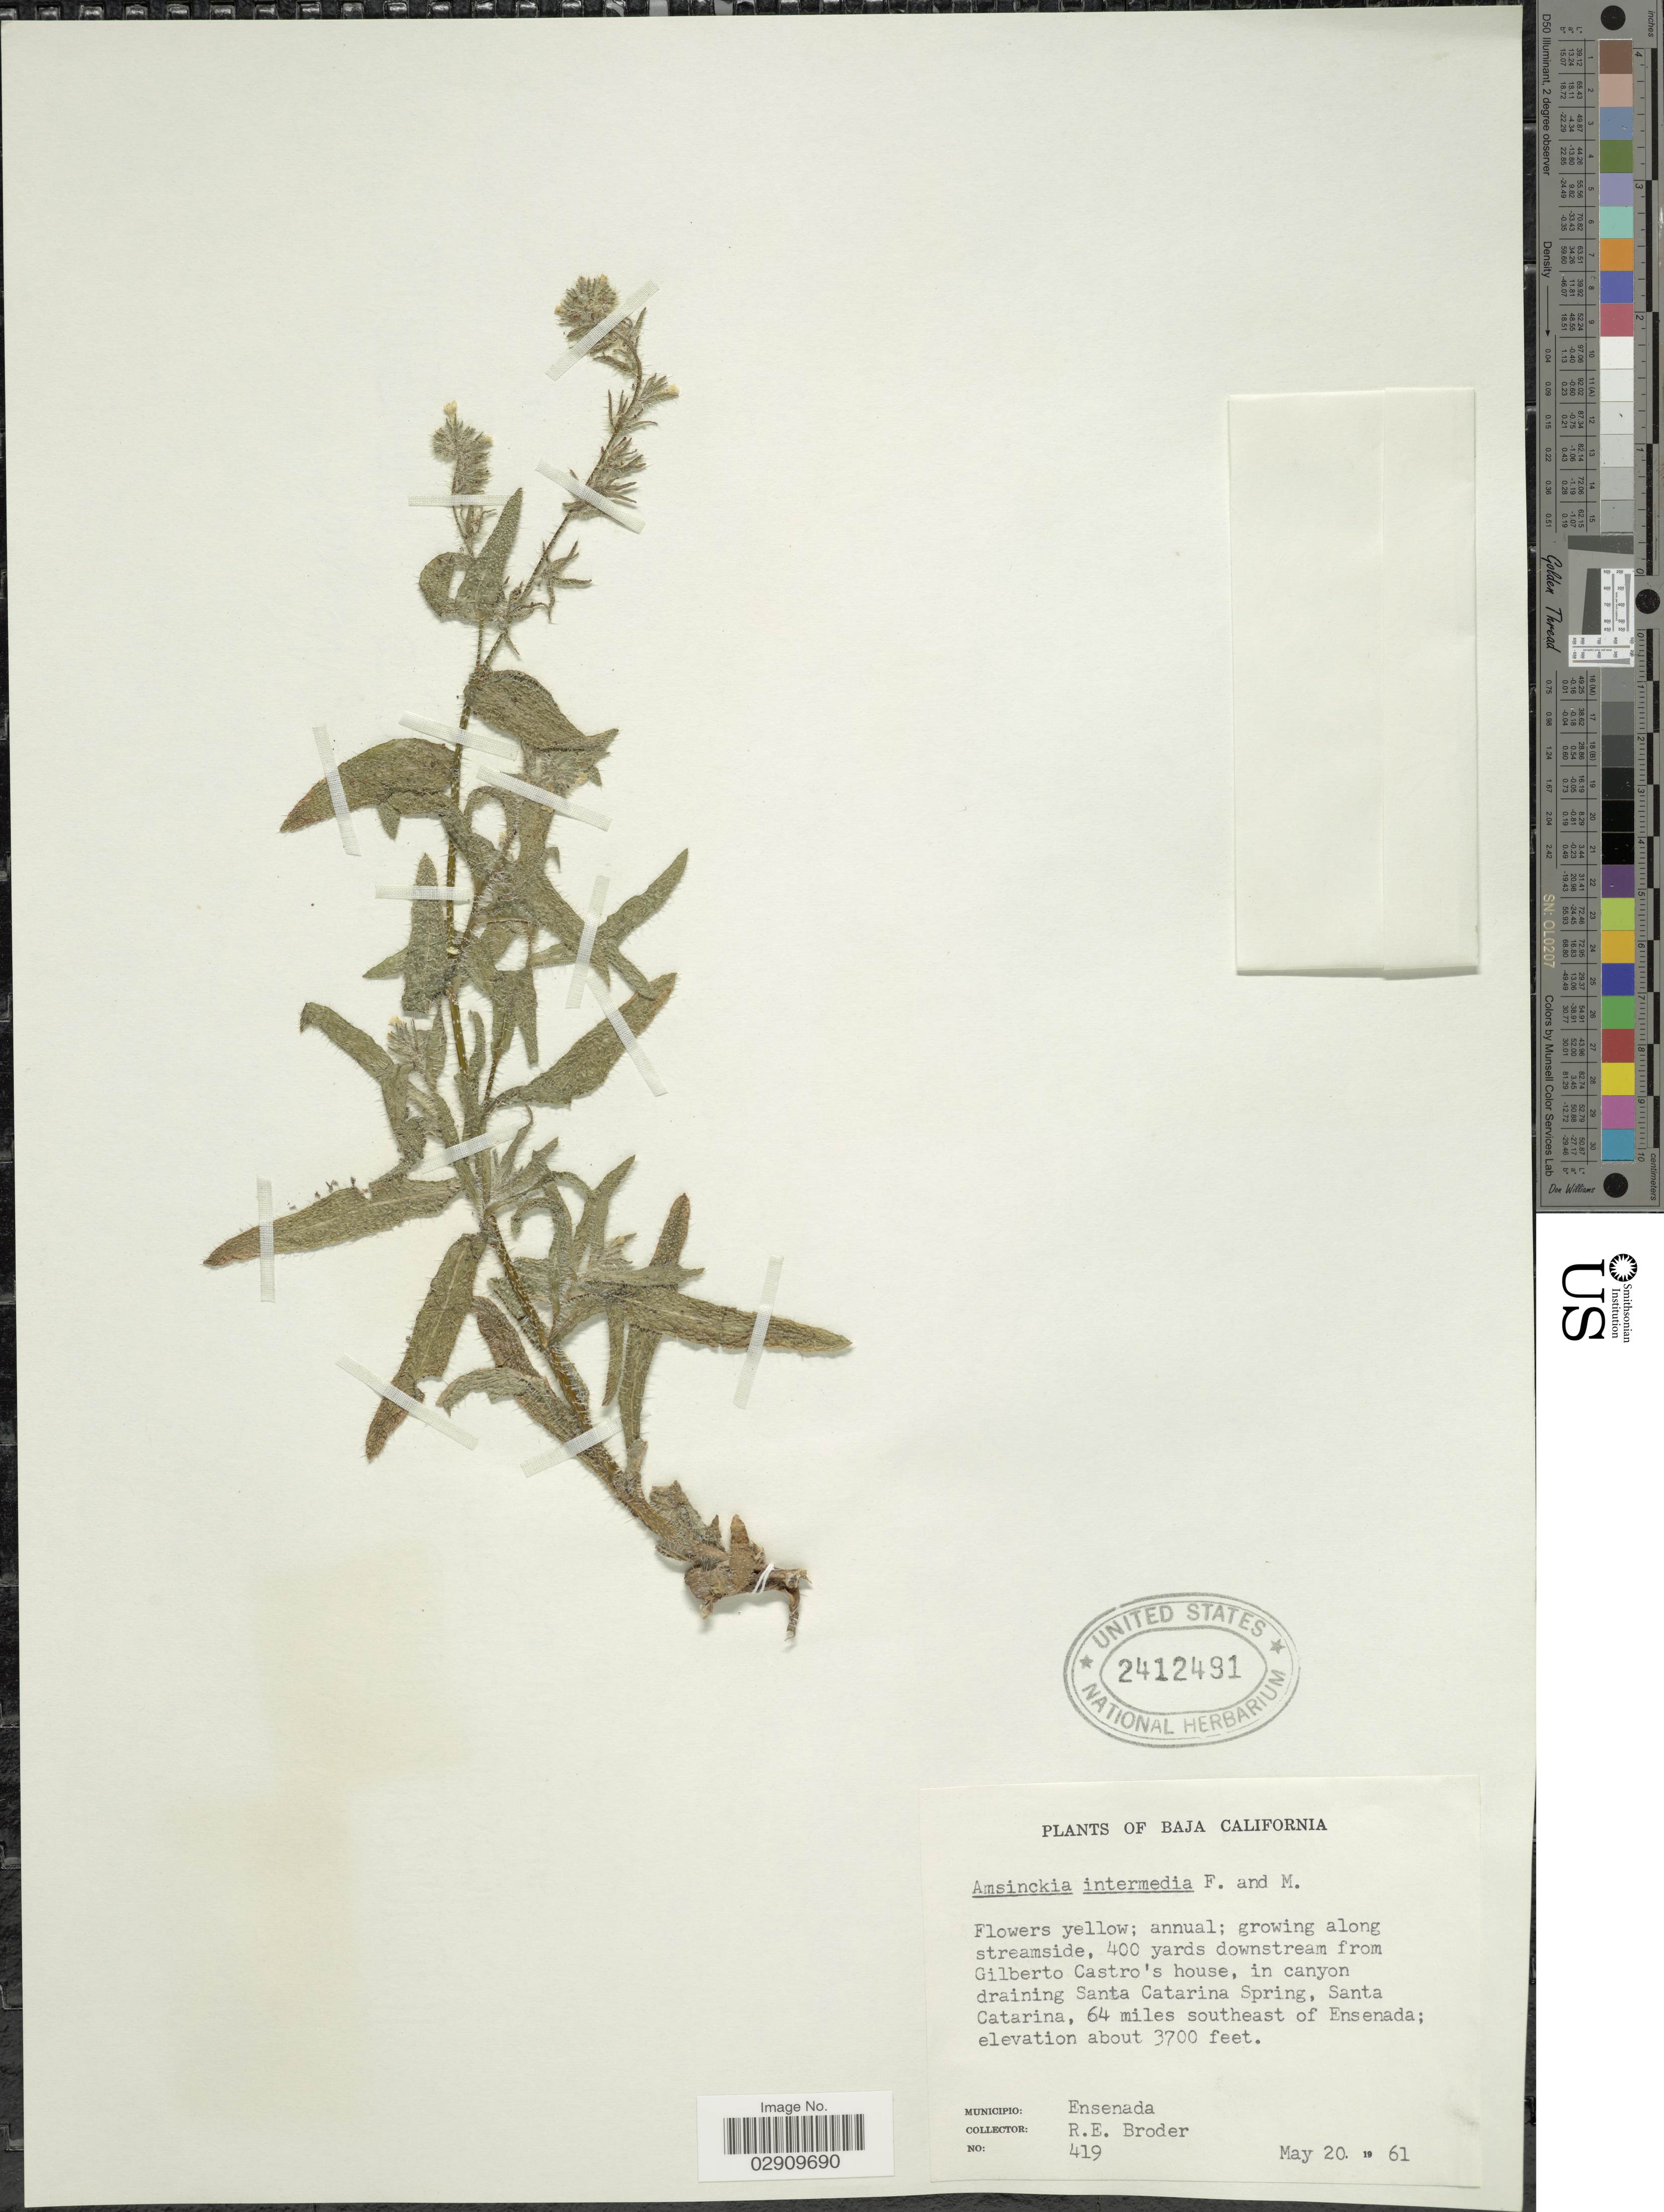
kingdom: Plantae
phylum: Tracheophyta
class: Magnoliopsida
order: Boraginales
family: Boraginaceae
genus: Amsinckia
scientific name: Amsinckia menziesii var. intermedia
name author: (Fisch. & C.A. Mey.) Ganders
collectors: R. Broder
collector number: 419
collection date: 1961-05-20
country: Mexico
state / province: Baja California Norte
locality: Growing along streamside, 400 yards downstream from Gilberto Castro's house, in canyon draining Santa Catarina Spring, Santa Catarina, 64 miles southeast of Ensenada.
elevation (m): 1128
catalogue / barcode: US 2412491